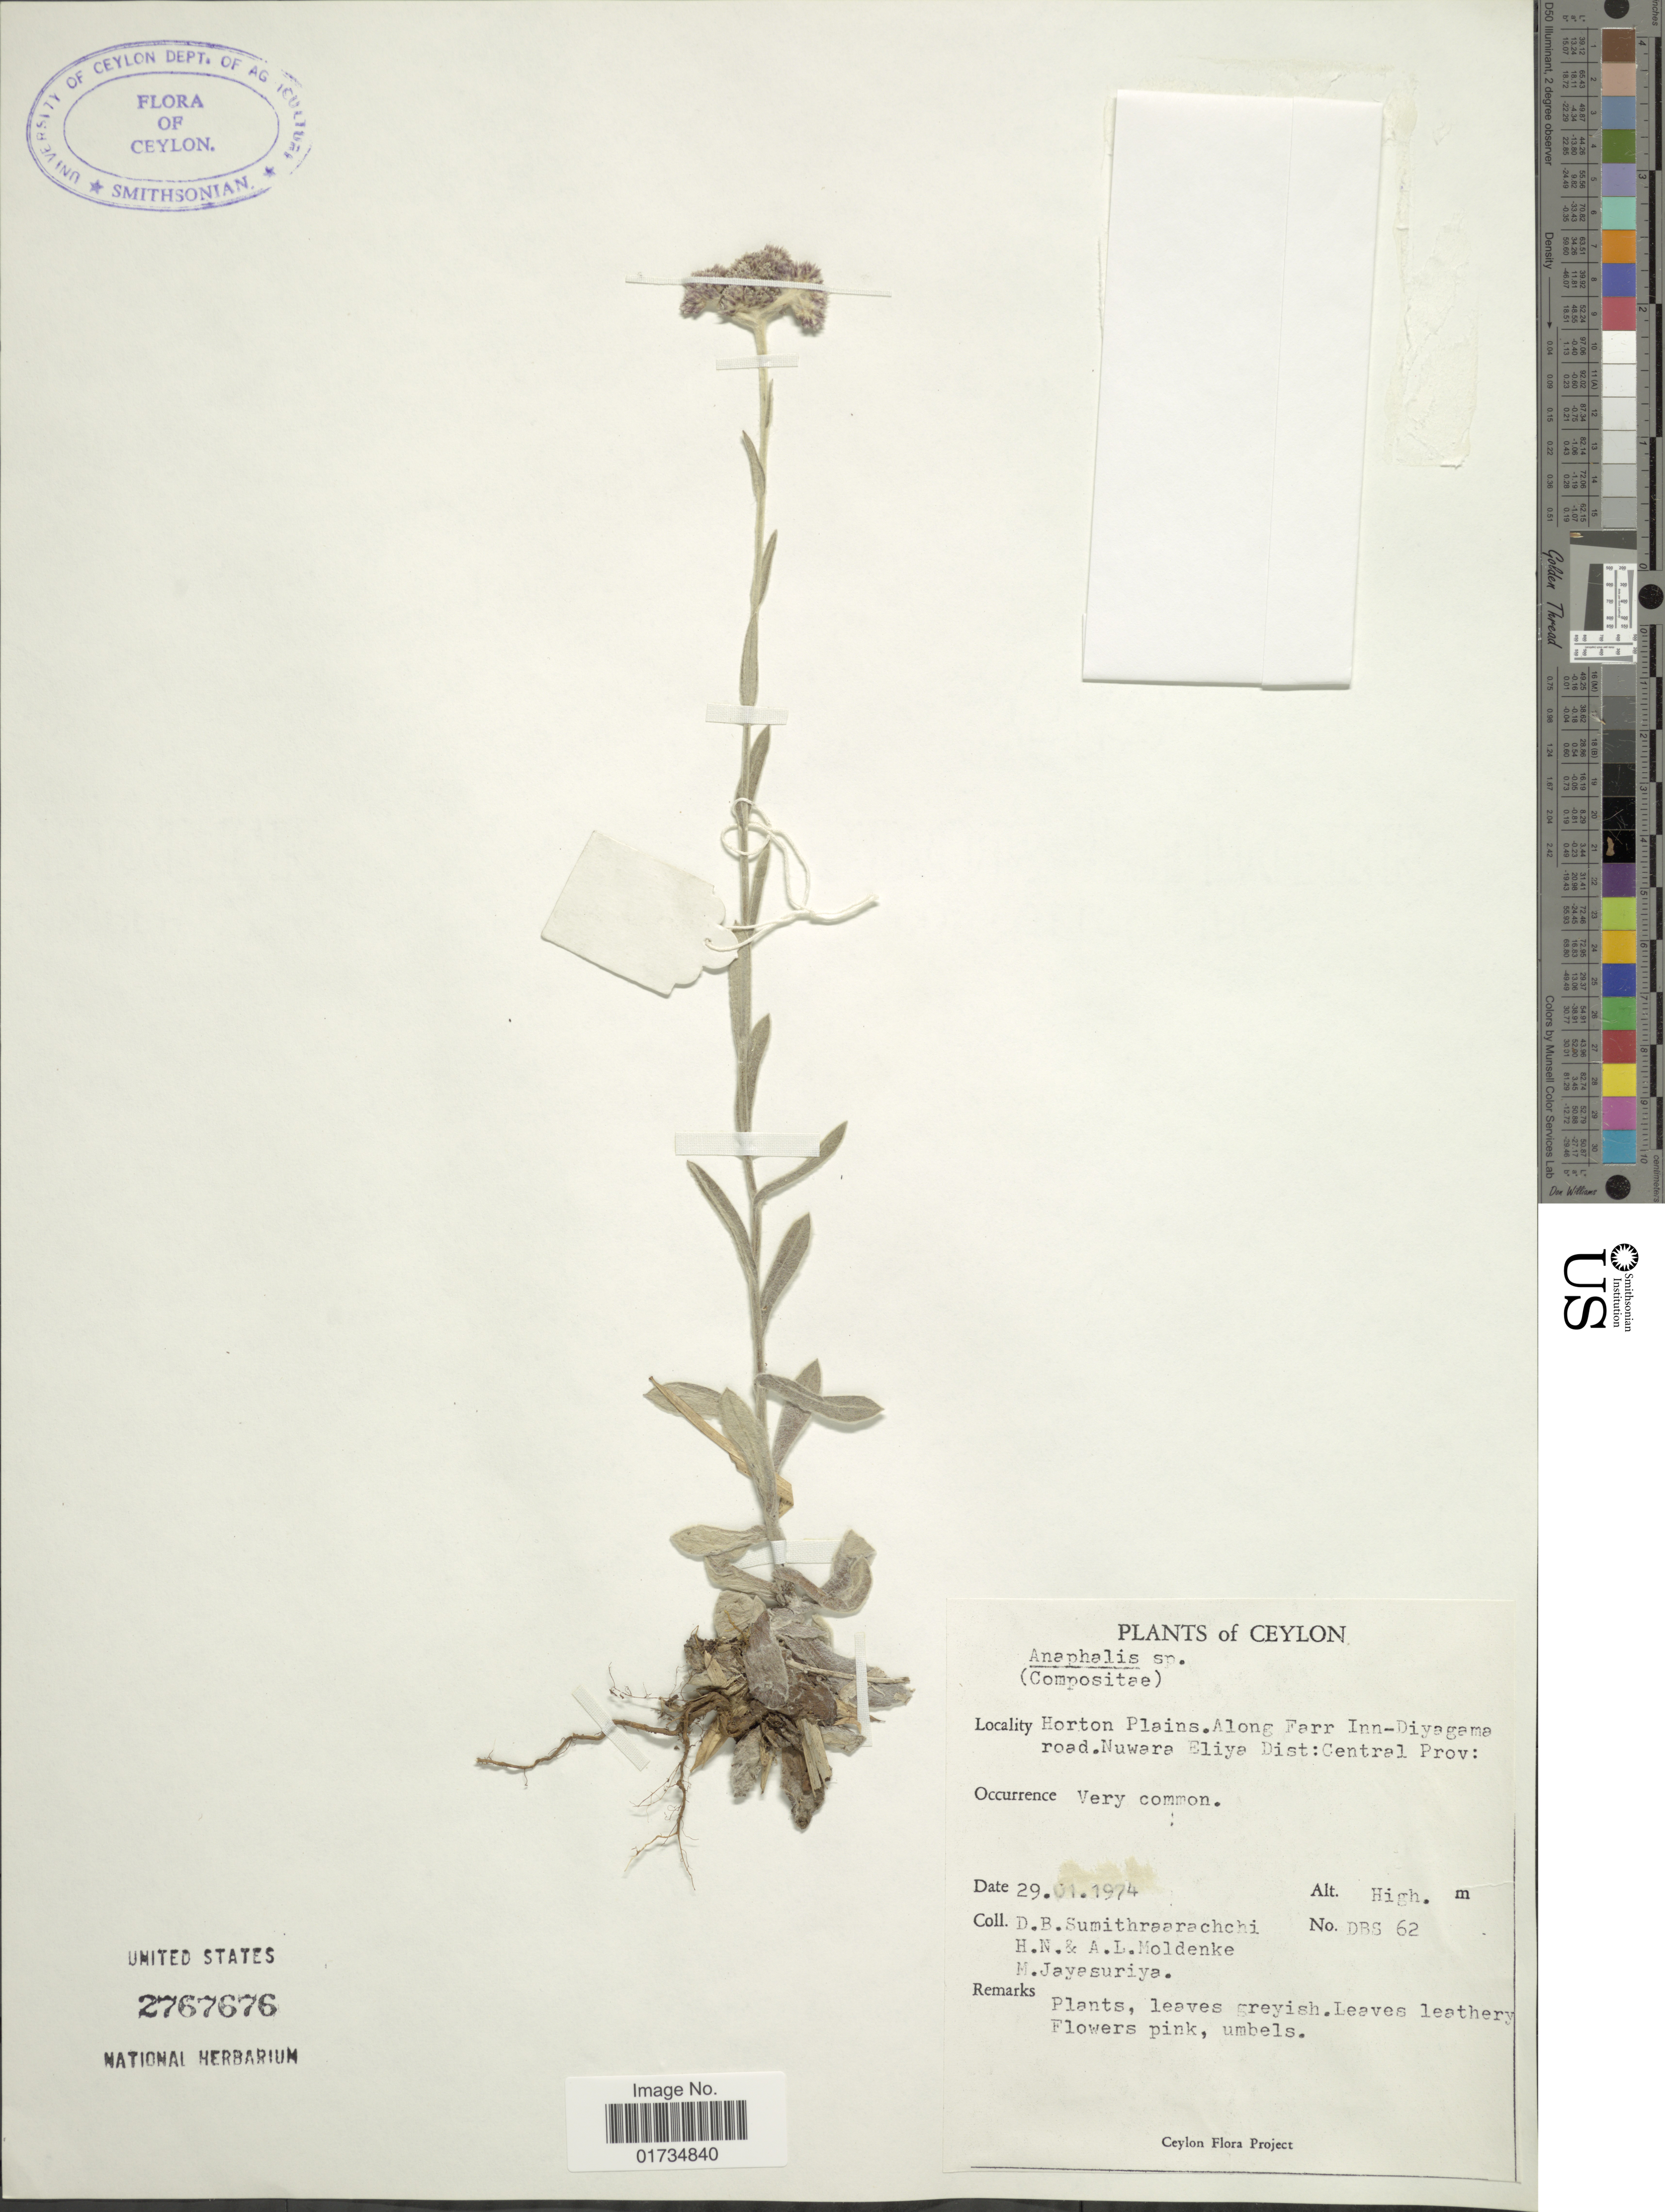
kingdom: Plantae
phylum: Tracheophyta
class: Magnoliopsida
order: Asterales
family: Asteraceae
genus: Anaphalis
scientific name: Anaphalis subdecurrens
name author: (DC.) Gamble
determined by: Chen, Y. S.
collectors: D. B. Sumithraarachchi, H. N. Moldenke, A. L. Moldenke & M. Jayasuriya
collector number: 62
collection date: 1974-01-29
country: Sri Lanka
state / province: Central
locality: Ceylon. Horton Plains. Along Farr Inn-Diyagama road. Nuwara Eliya Dist: Central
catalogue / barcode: US 2767676